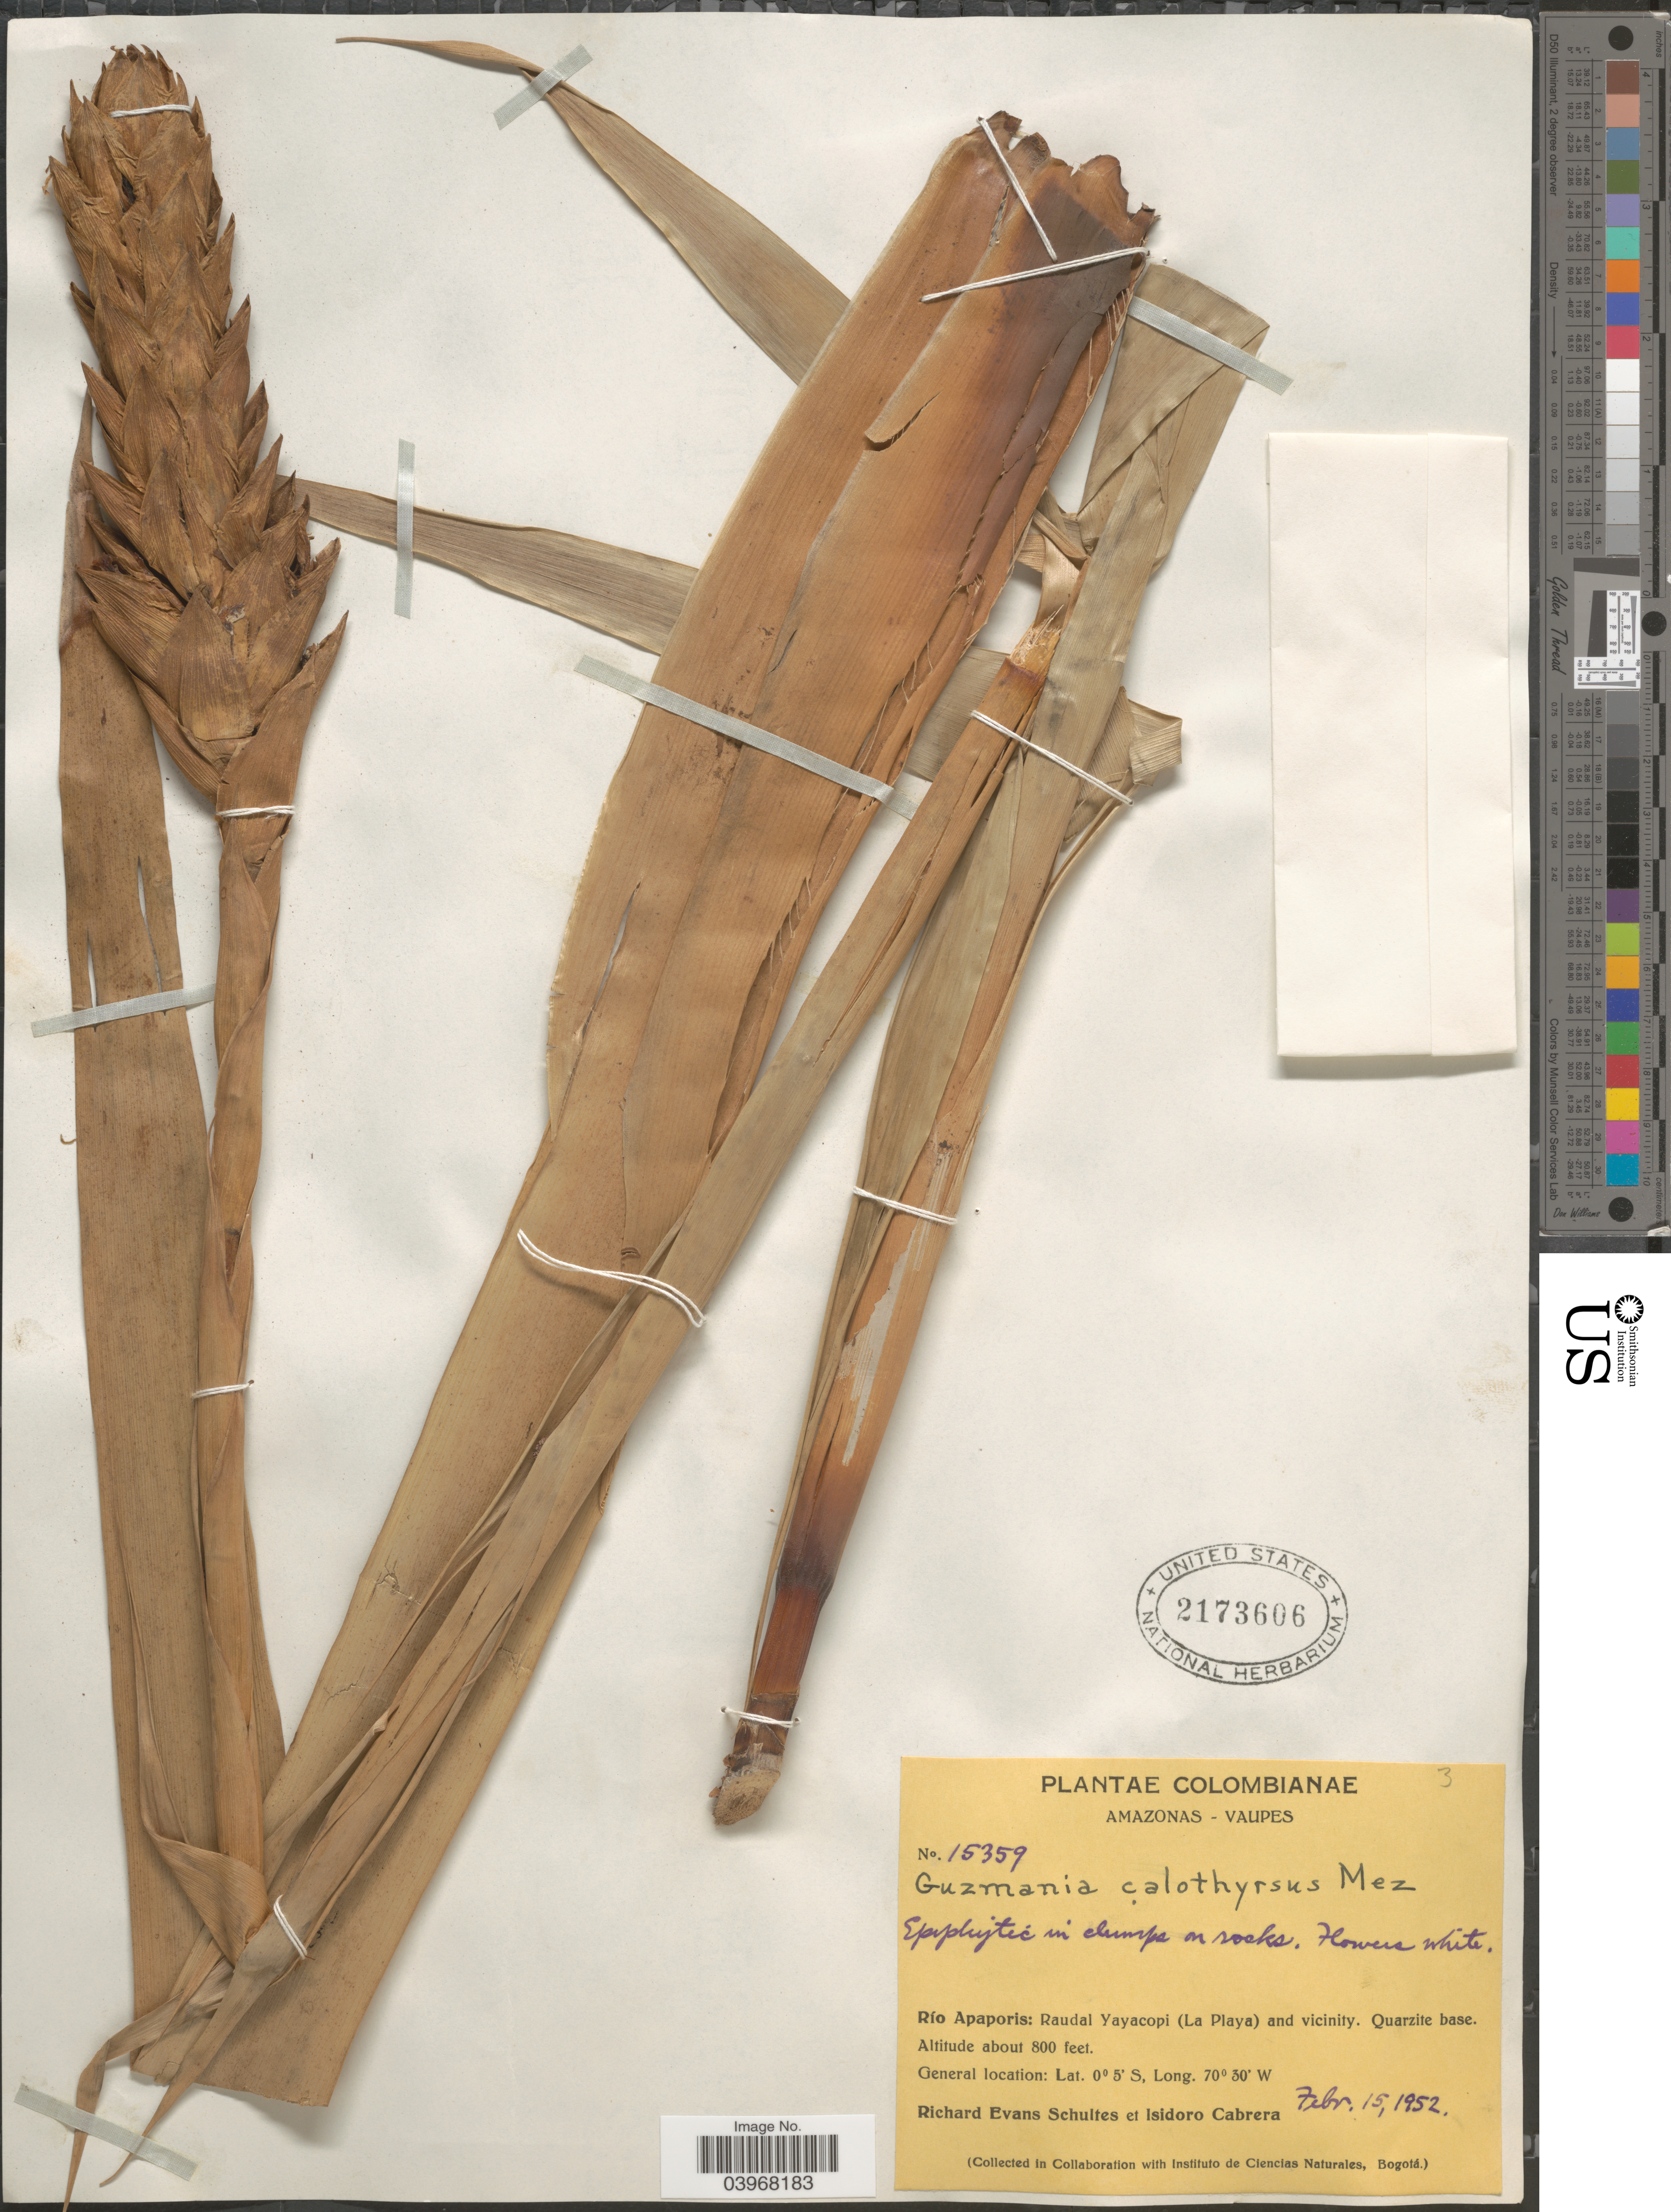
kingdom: Plantae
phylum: Tracheophyta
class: Liliopsida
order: Poales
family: Bromeliaceae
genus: Guzmania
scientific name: Guzmania calothyrsus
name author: Mez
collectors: R. E. Schultes & I. Cabrera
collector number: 15359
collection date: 1952-02-15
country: Colombia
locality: Amazonas-Vaupes. Río Apaporis: Raudal Yayacopi (La Playa) and vicinity.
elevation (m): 244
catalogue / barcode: US 2173606